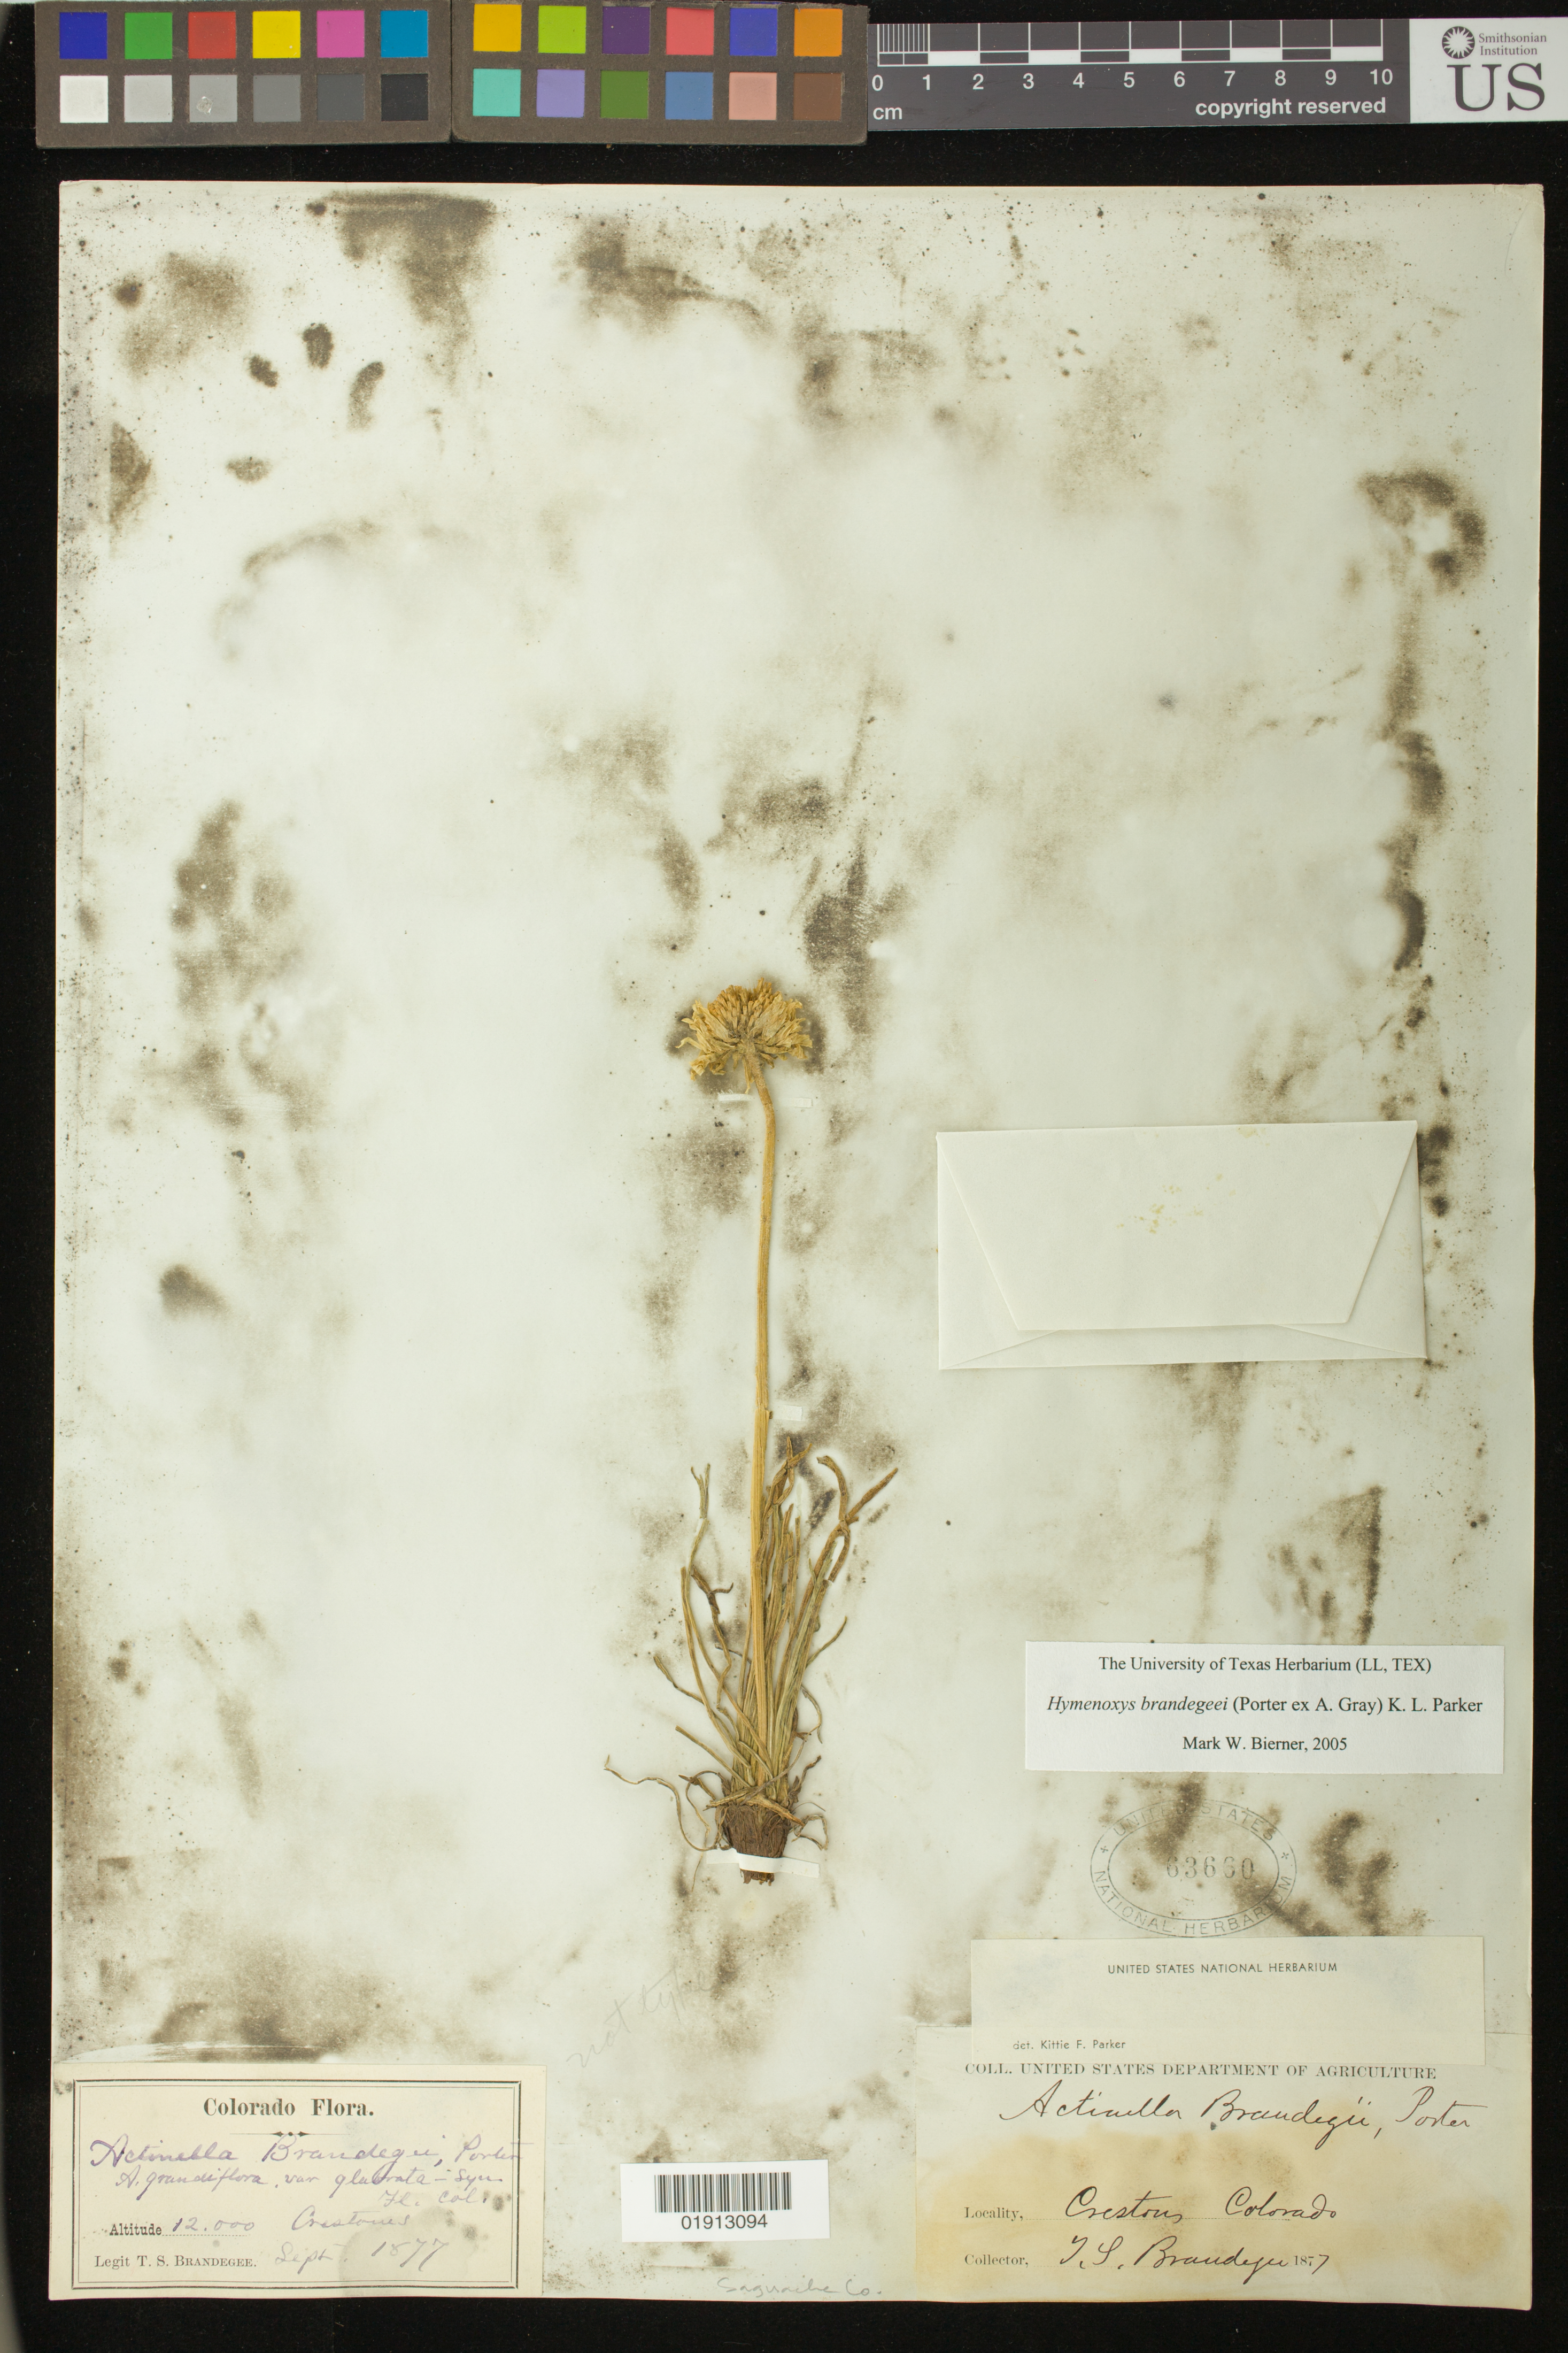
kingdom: Plantae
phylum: Tracheophyta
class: Magnoliopsida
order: Asterales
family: Asteraceae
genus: Hymenoxys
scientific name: Hymenoxys brandegeei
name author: (Porter ex A. Gray) K.F. Parker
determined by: Bierner, M. W.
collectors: T. S. Brandegee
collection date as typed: Sep 1877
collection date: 1877-09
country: United States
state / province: Colorado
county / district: Saguache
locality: Crestone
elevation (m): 3658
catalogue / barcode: US 63660